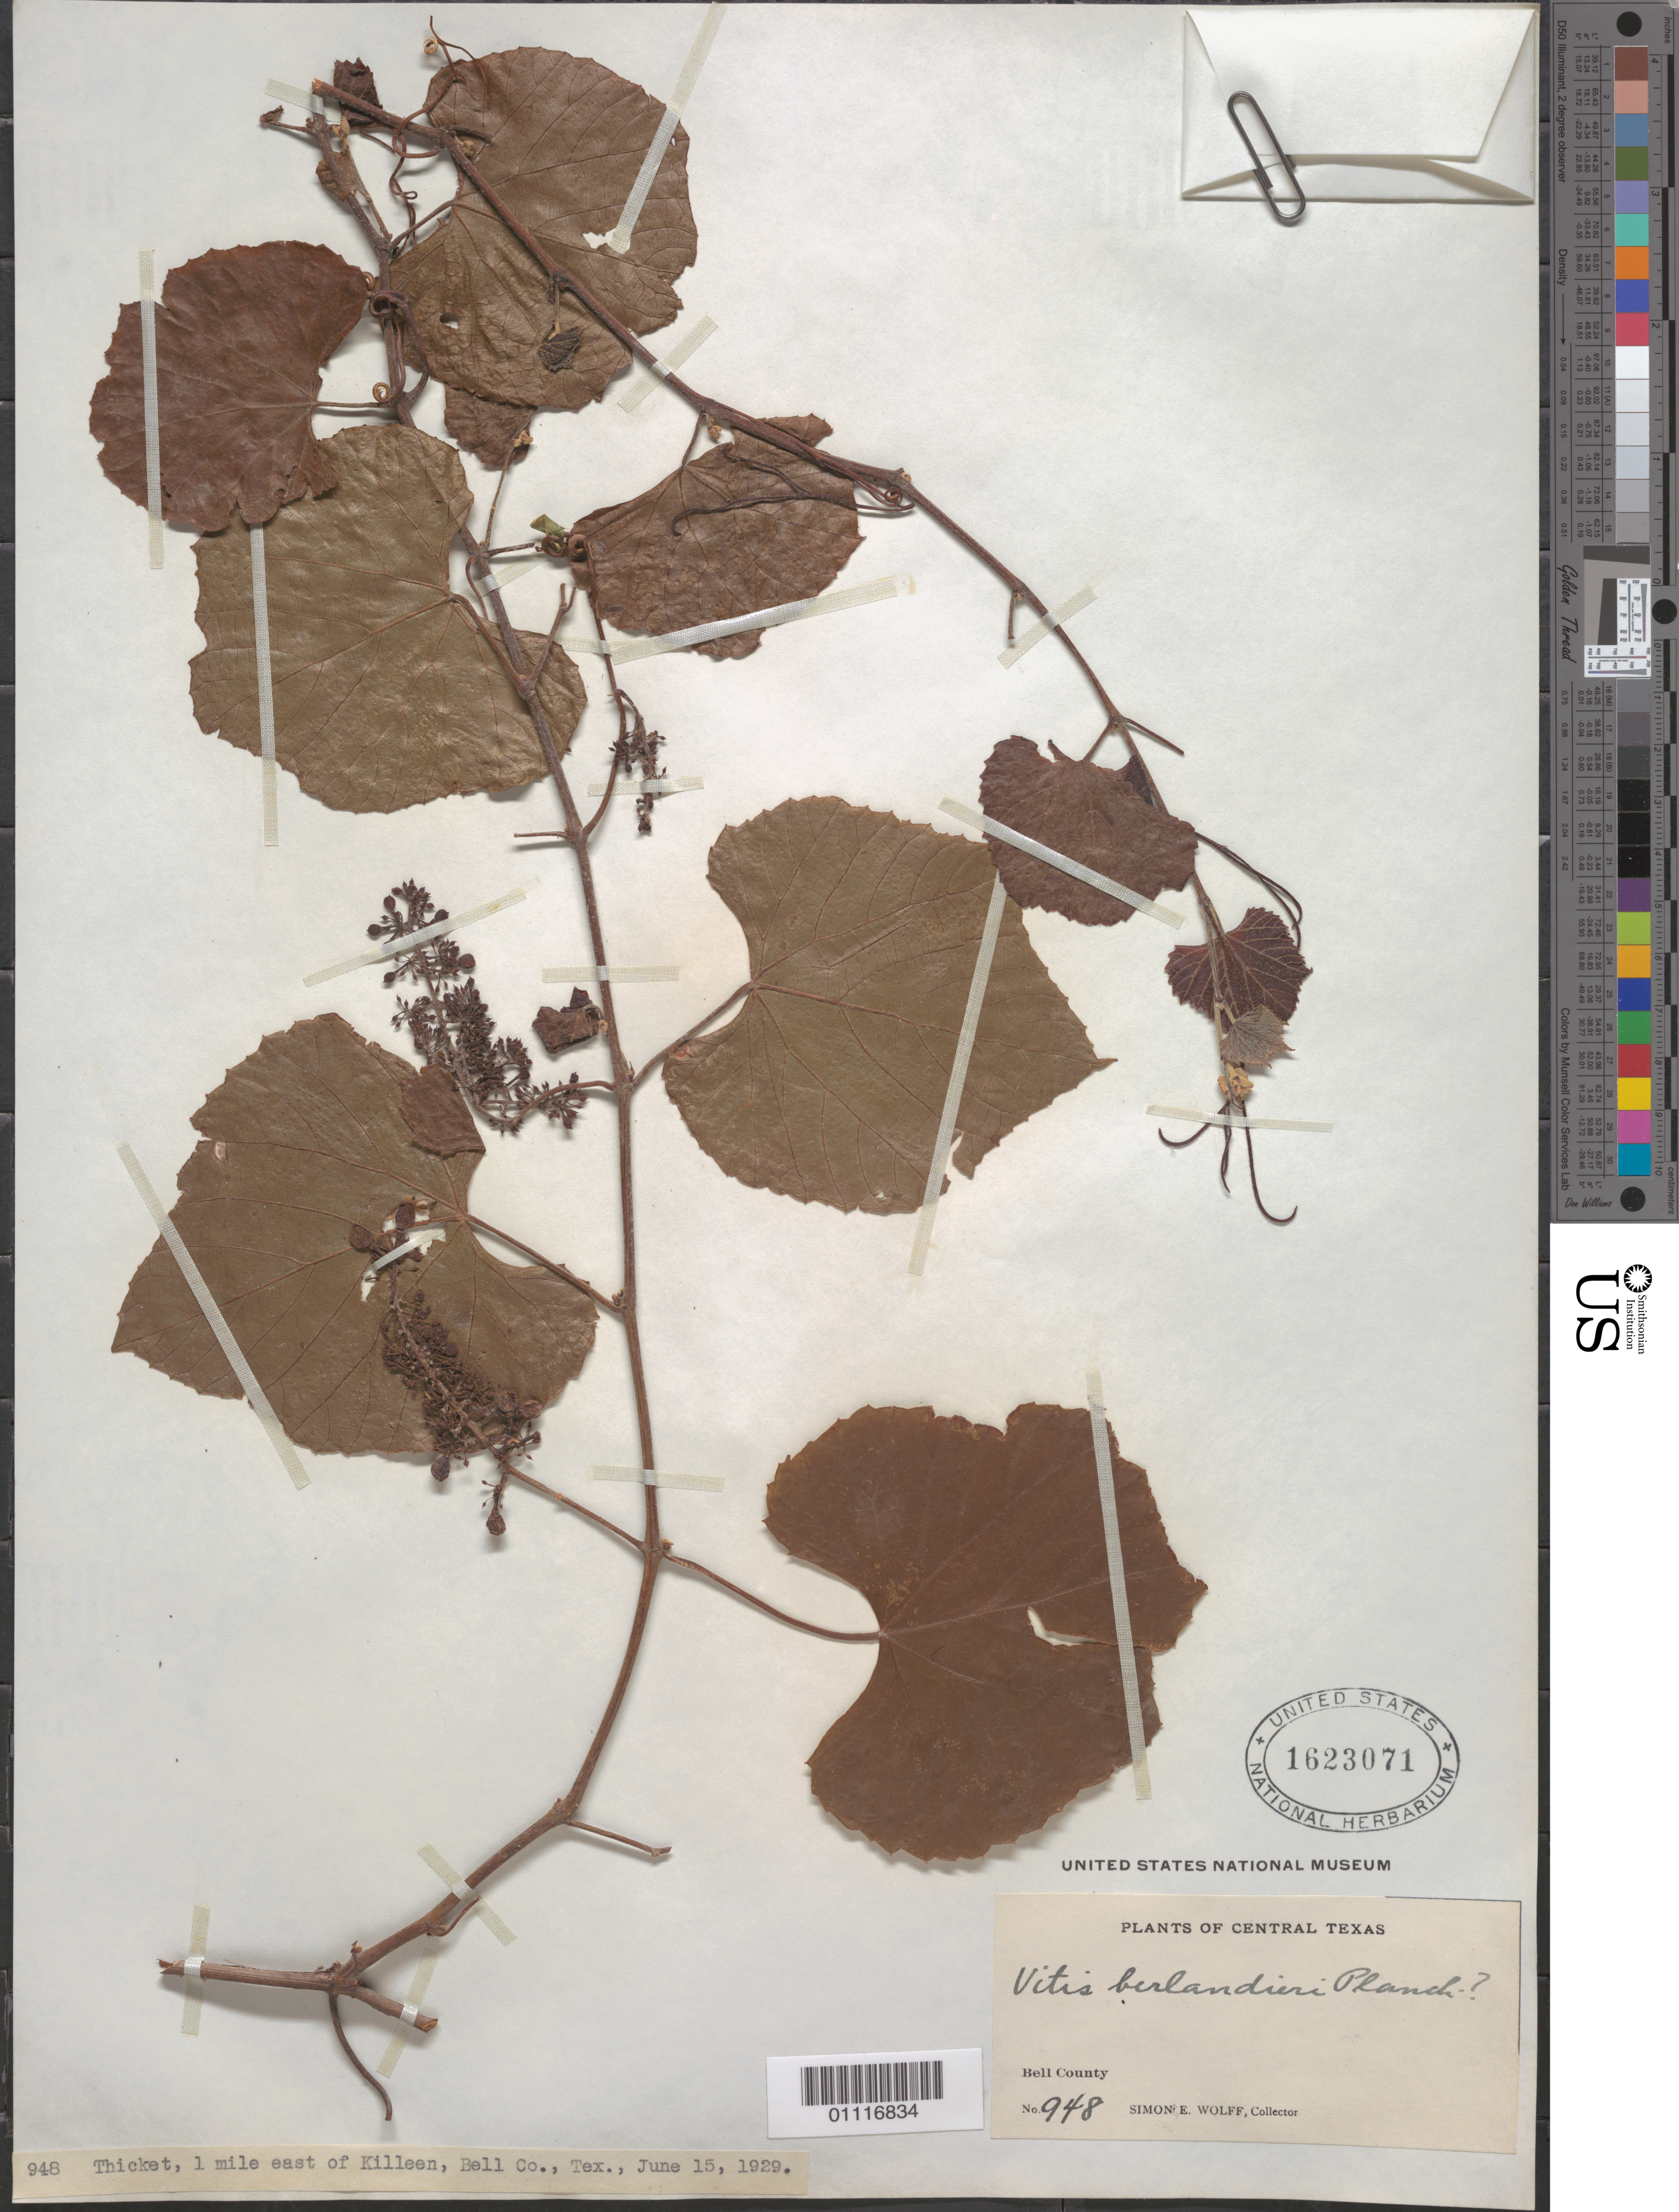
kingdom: Plantae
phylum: Tracheophyta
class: Magnoliopsida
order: Vitales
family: Vitaceae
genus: Vitis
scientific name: Vitis berlandieri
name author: Planch.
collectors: S. E. Wolff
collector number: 948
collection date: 1929-06-15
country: United States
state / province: Texas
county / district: Bell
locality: Thicket, 1 mile east of Killeen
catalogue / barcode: US 1623071